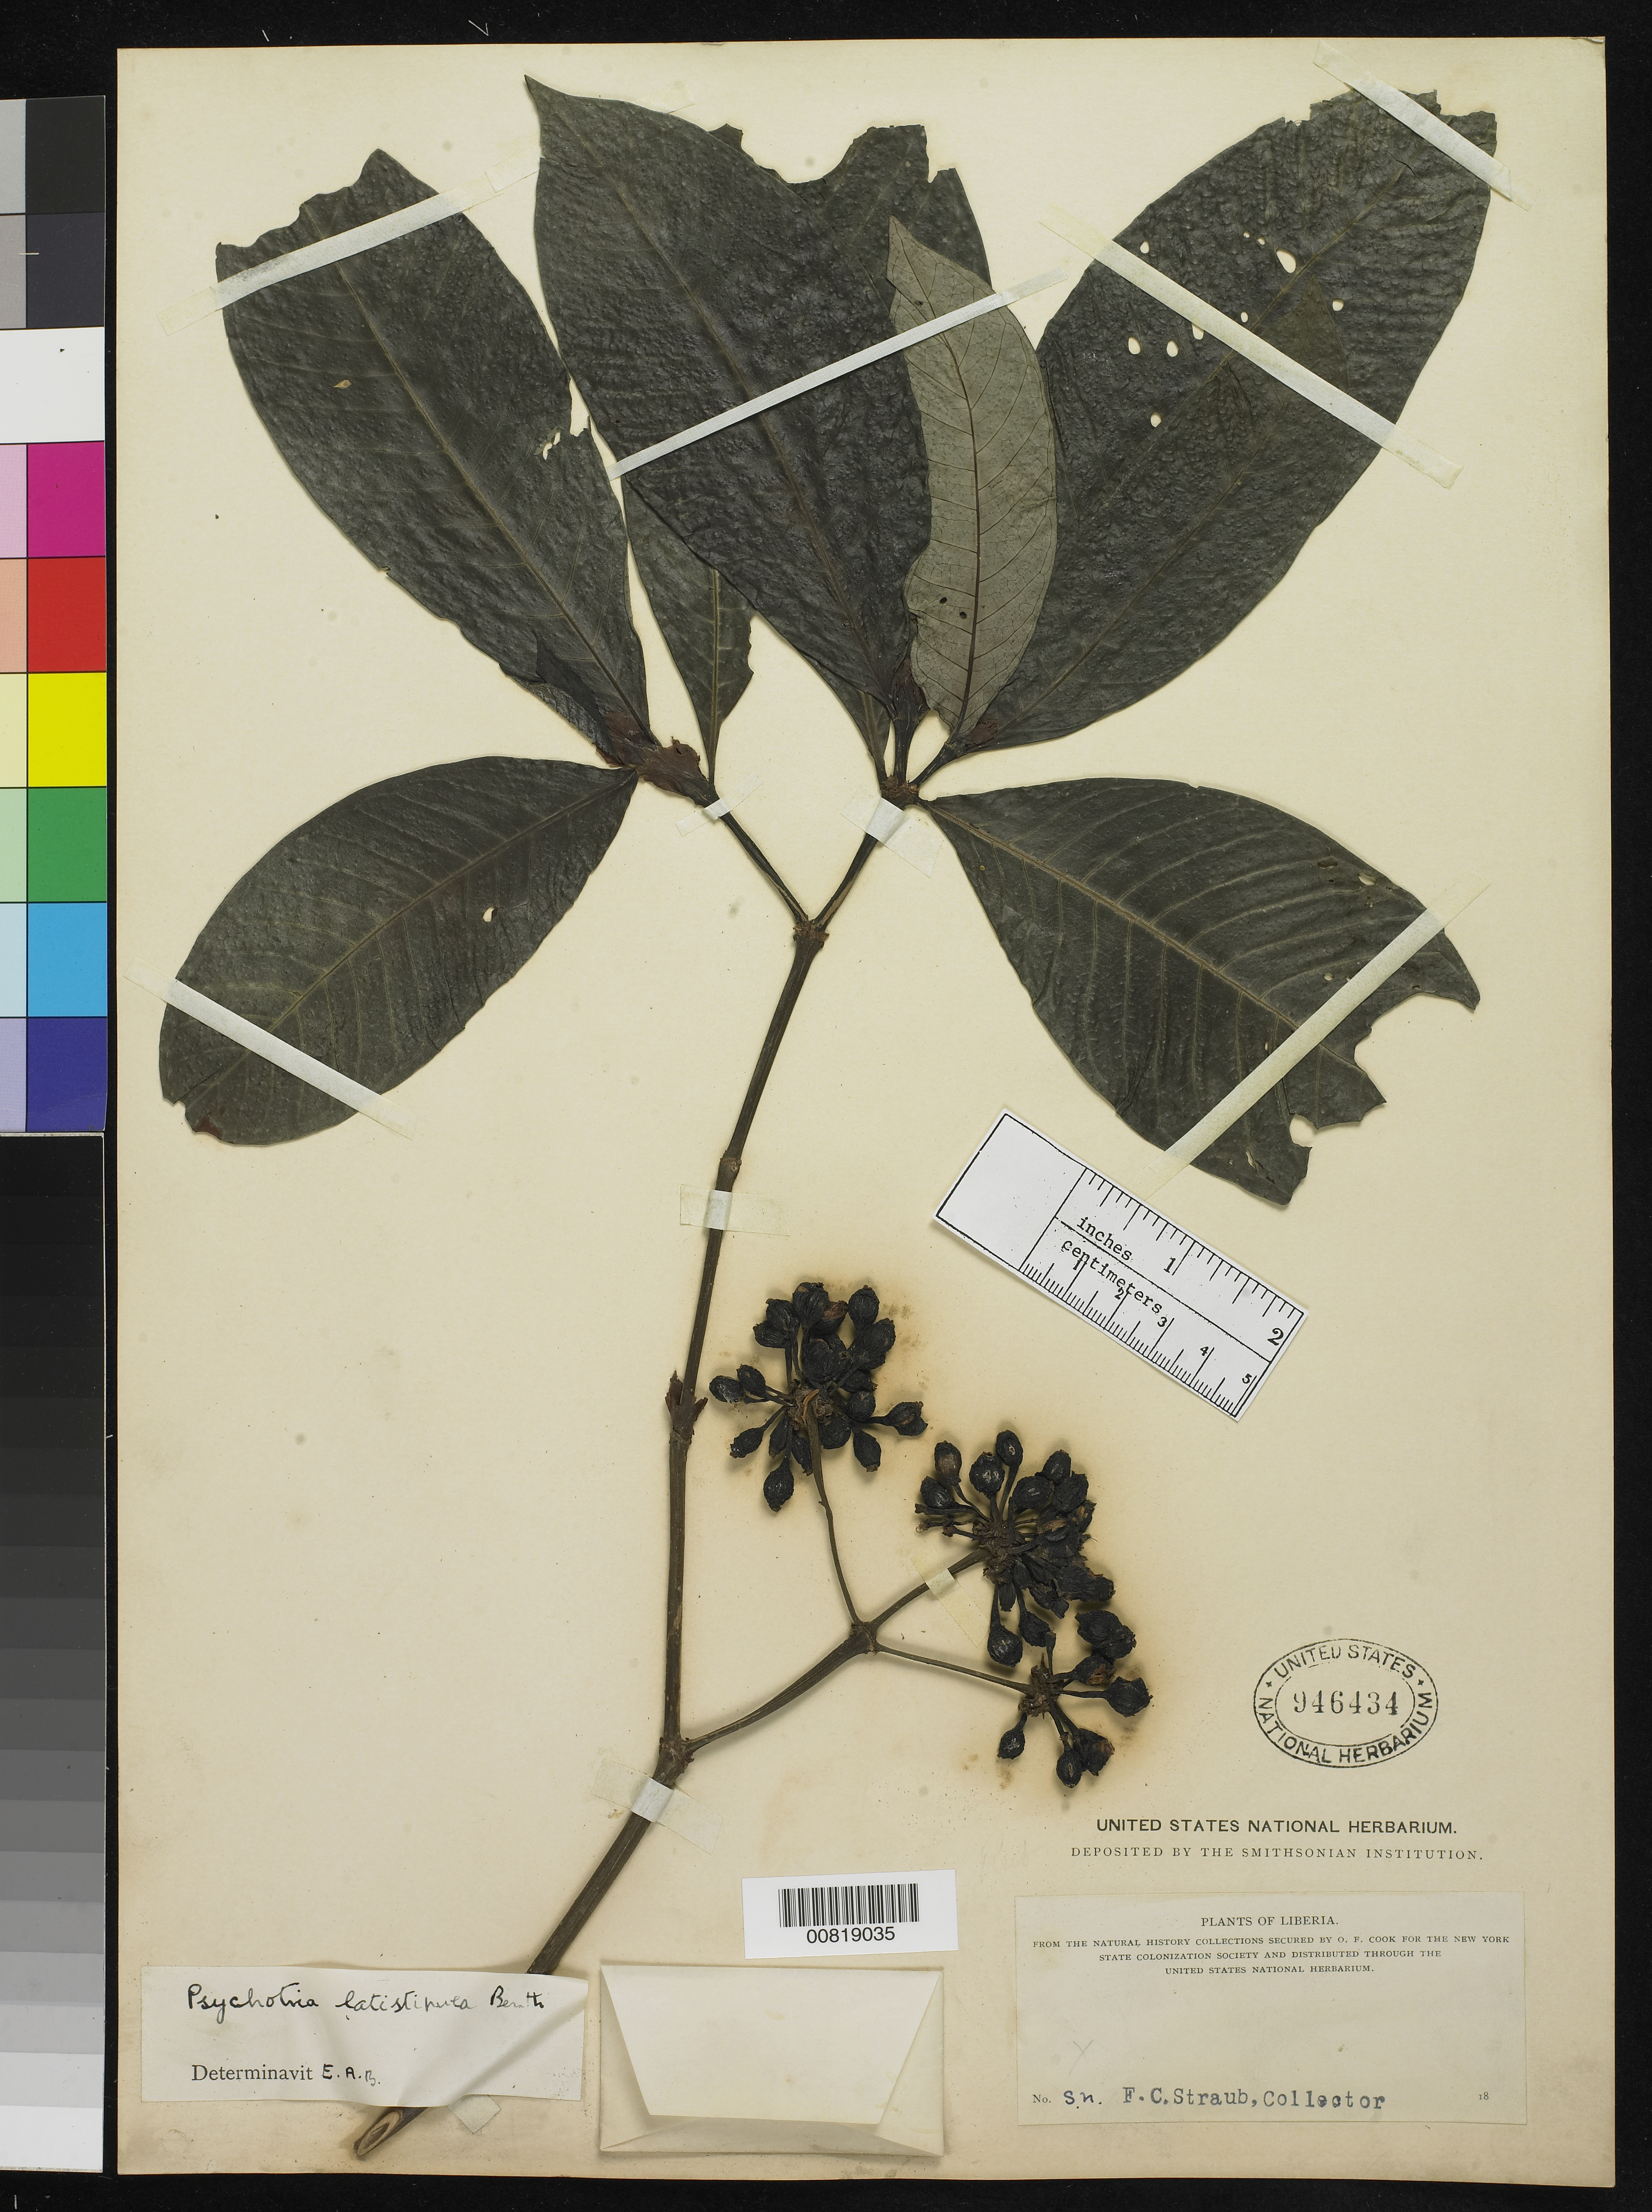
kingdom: Plantae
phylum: Tracheophyta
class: Magnoliopsida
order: Gentianales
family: Rubiaceae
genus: Psychotria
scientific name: Psychotria latispula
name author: Benth.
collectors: F. Straub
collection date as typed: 18--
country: Liberia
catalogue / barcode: US 946434